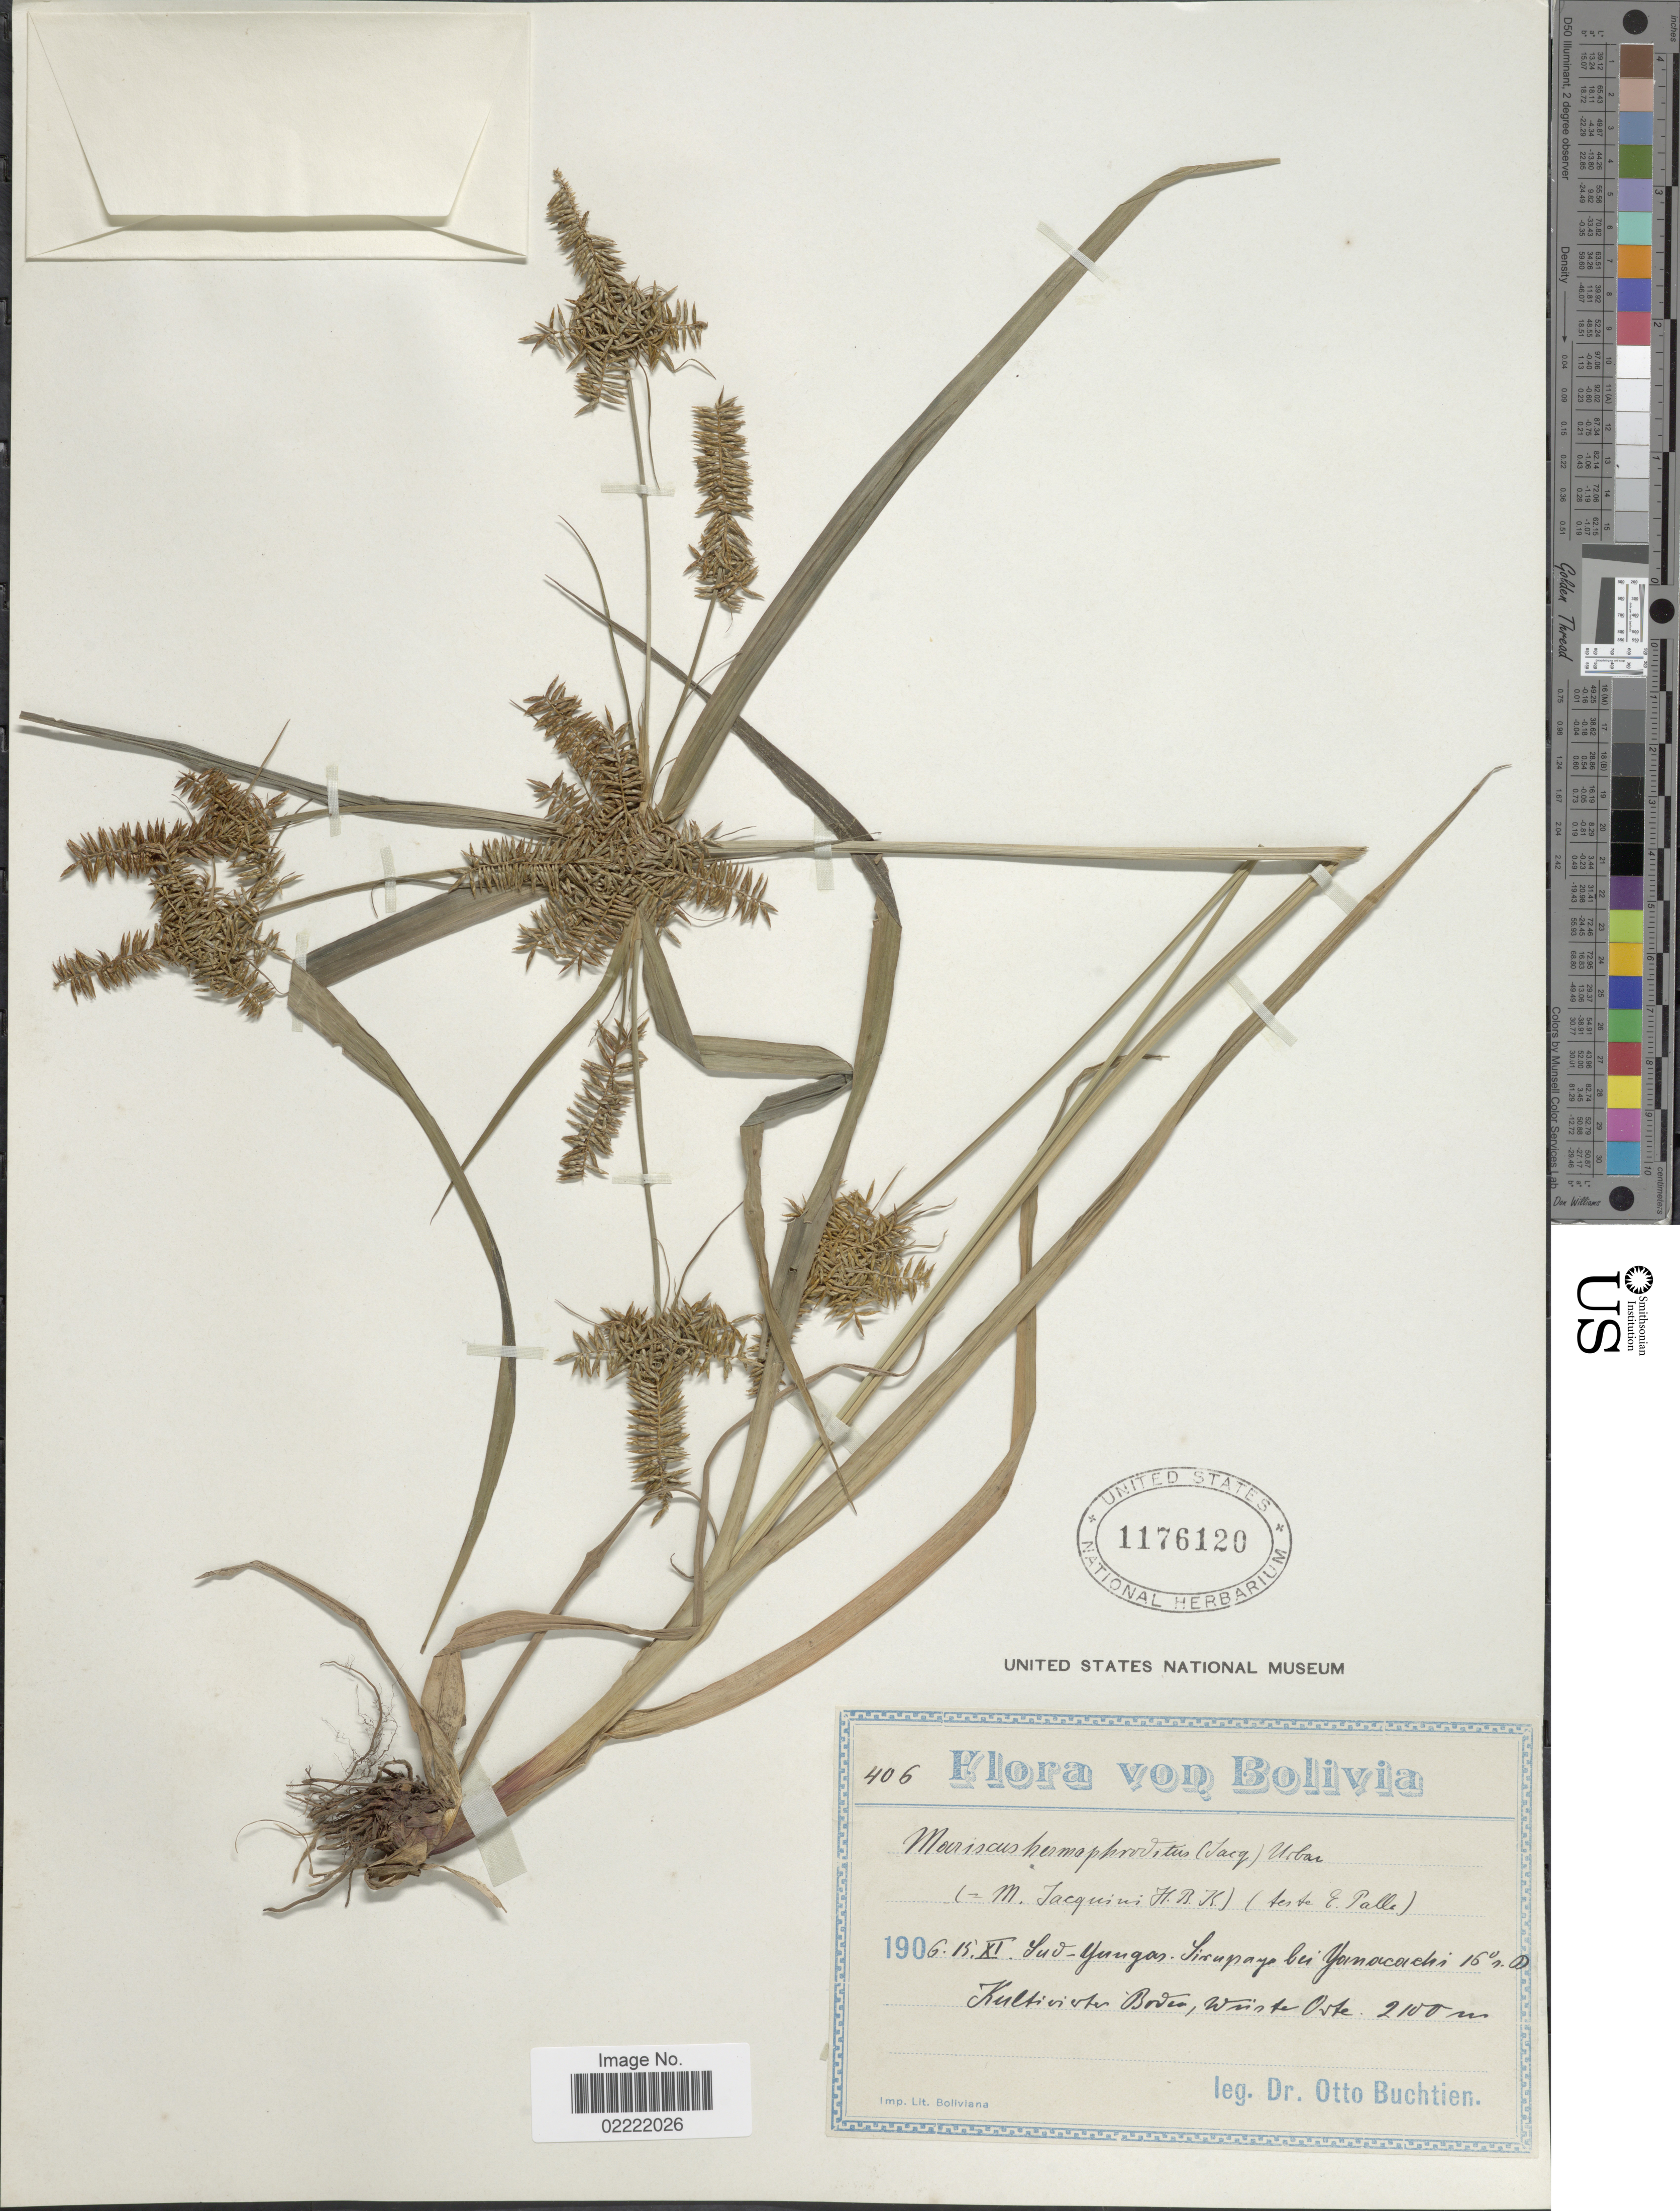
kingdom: Plantae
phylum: Tracheophyta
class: Liliopsida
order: Poales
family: Cyperaceae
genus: Cyperus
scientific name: Cyperus hermaphroditus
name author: (Jacq.) Standl.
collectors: O. Buchtien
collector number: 406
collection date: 1906-11-15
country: Bolivia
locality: Sud-Yungas, Sirupaya bei Yanacachi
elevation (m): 2100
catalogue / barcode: US 1176120